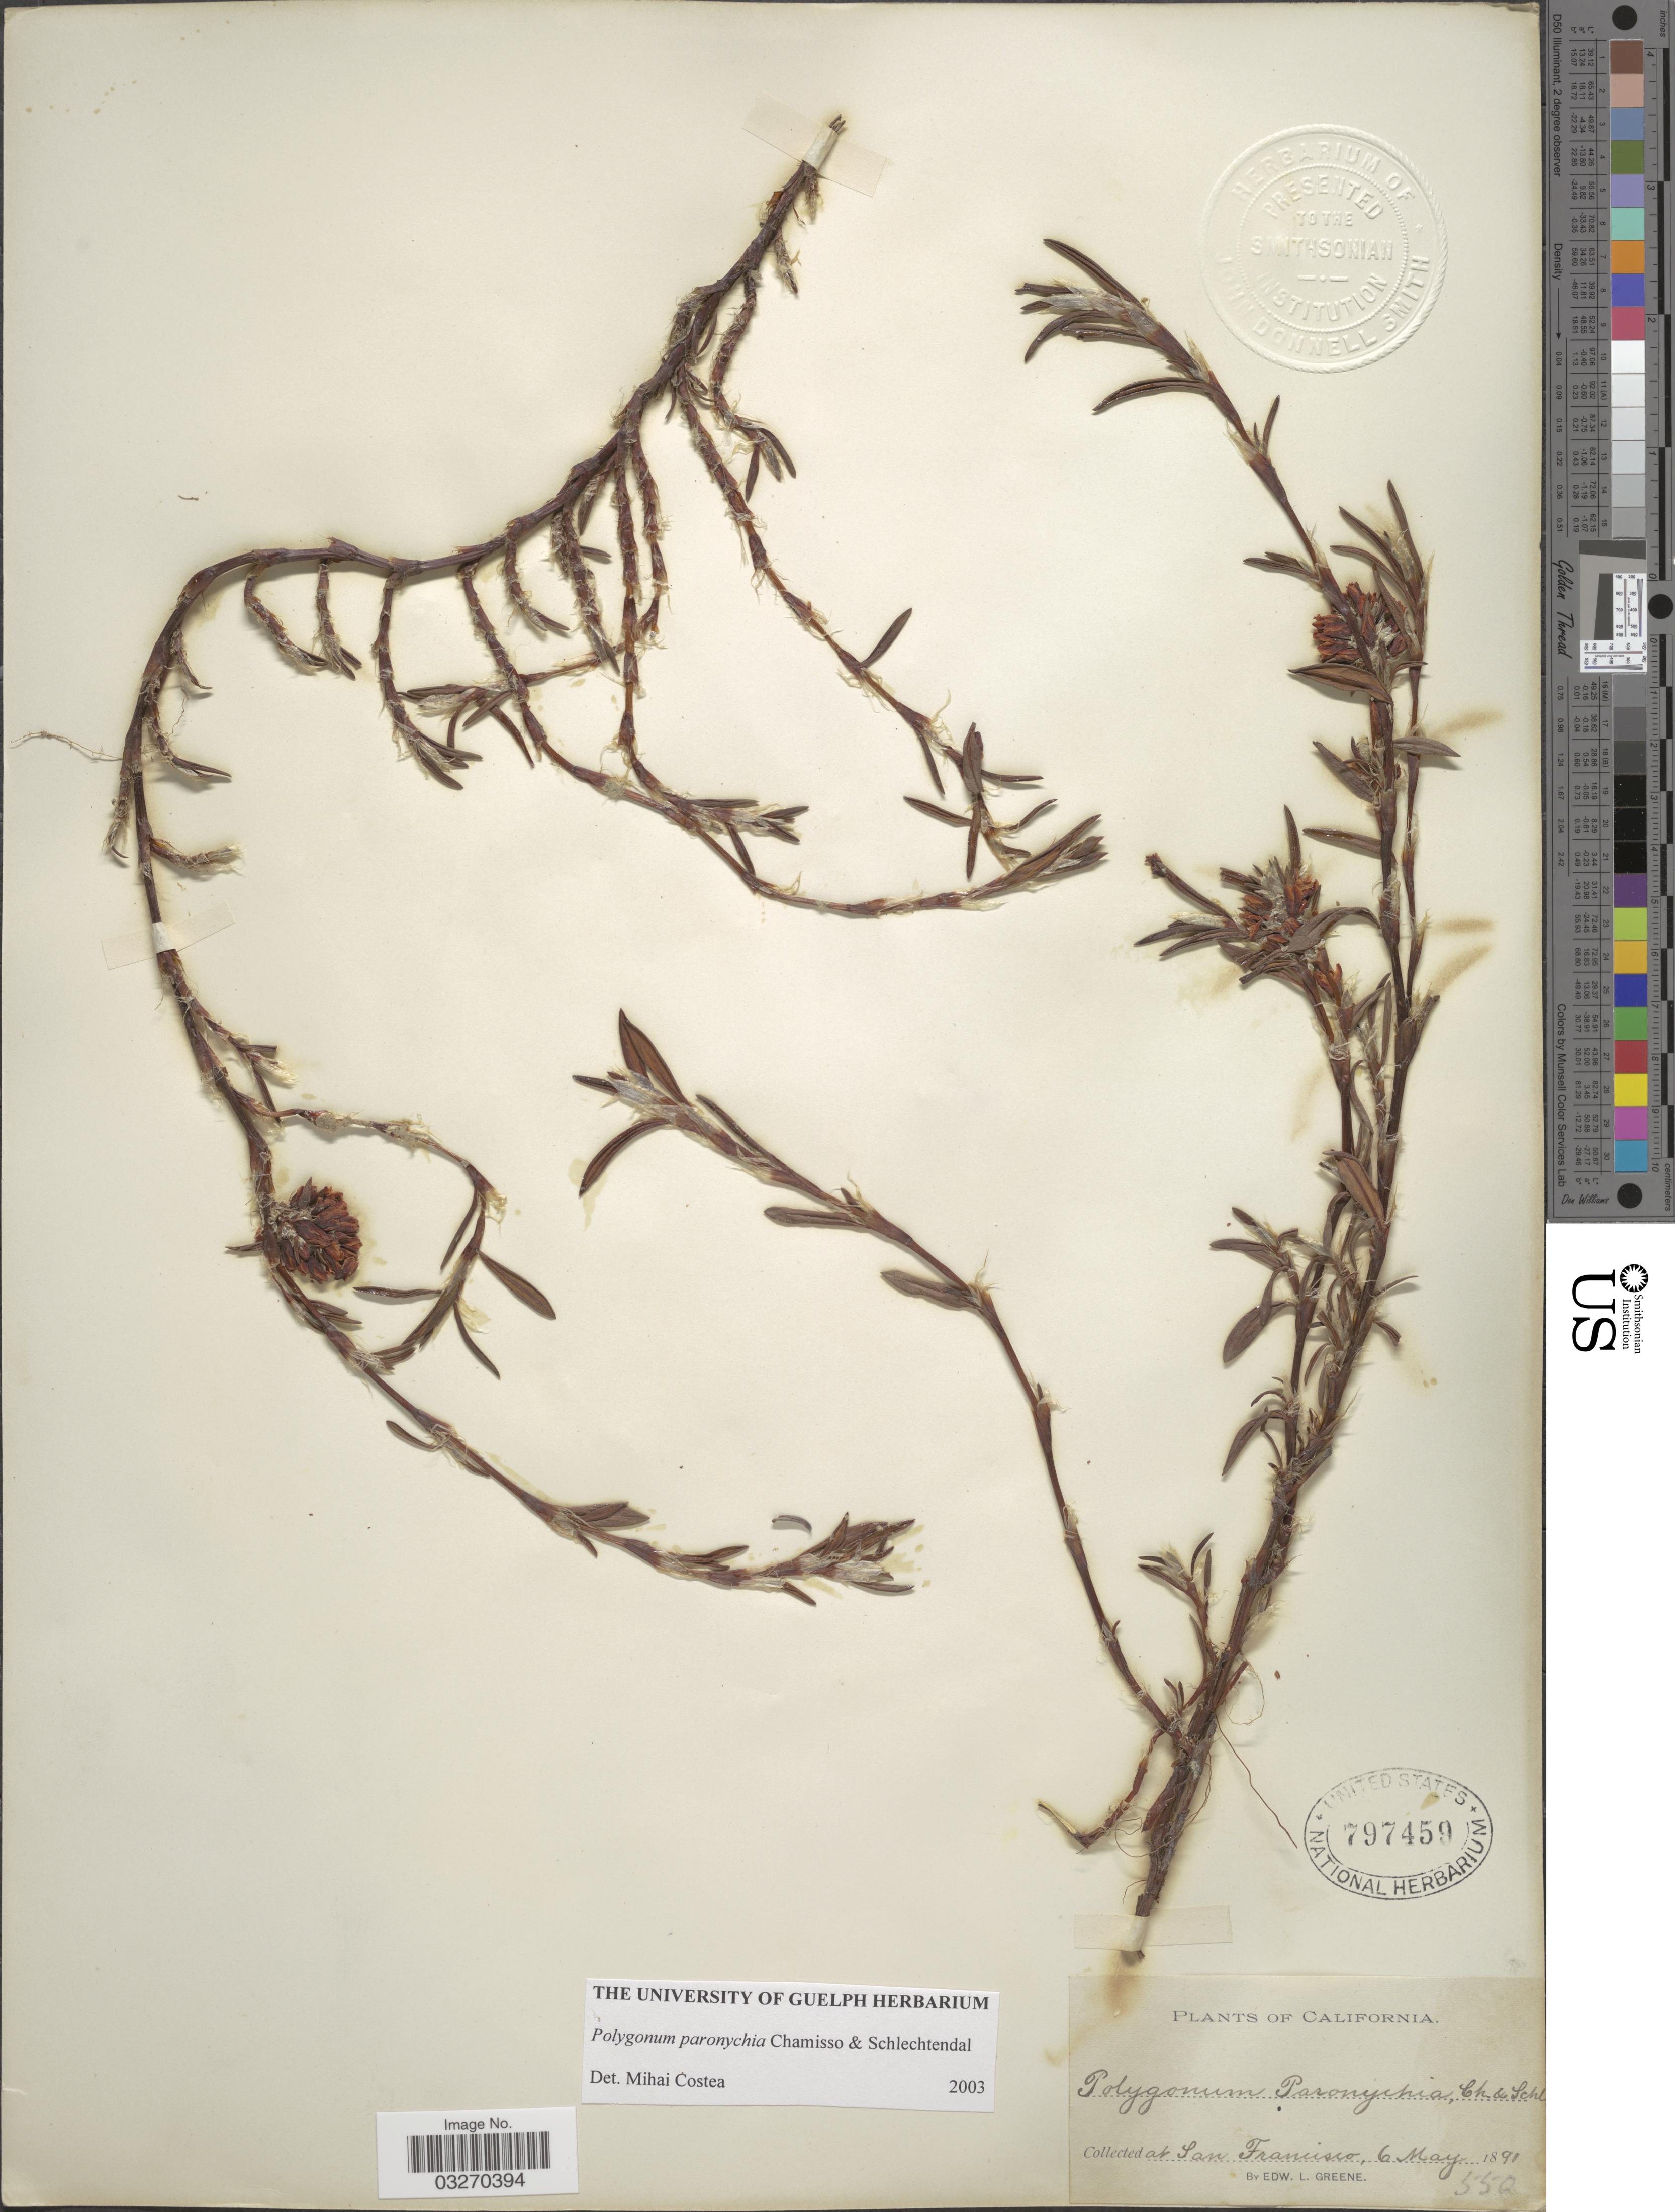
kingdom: Plantae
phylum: Tracheophyta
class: Magnoliopsida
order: Caryophyllales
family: Polygonaceae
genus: Polygonum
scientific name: Polygonum paronychia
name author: Cham. & Schltdl.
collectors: E. L. Greene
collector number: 550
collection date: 1891-05-06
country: United States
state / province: California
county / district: San Francisco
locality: San Francisco.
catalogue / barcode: US 797459